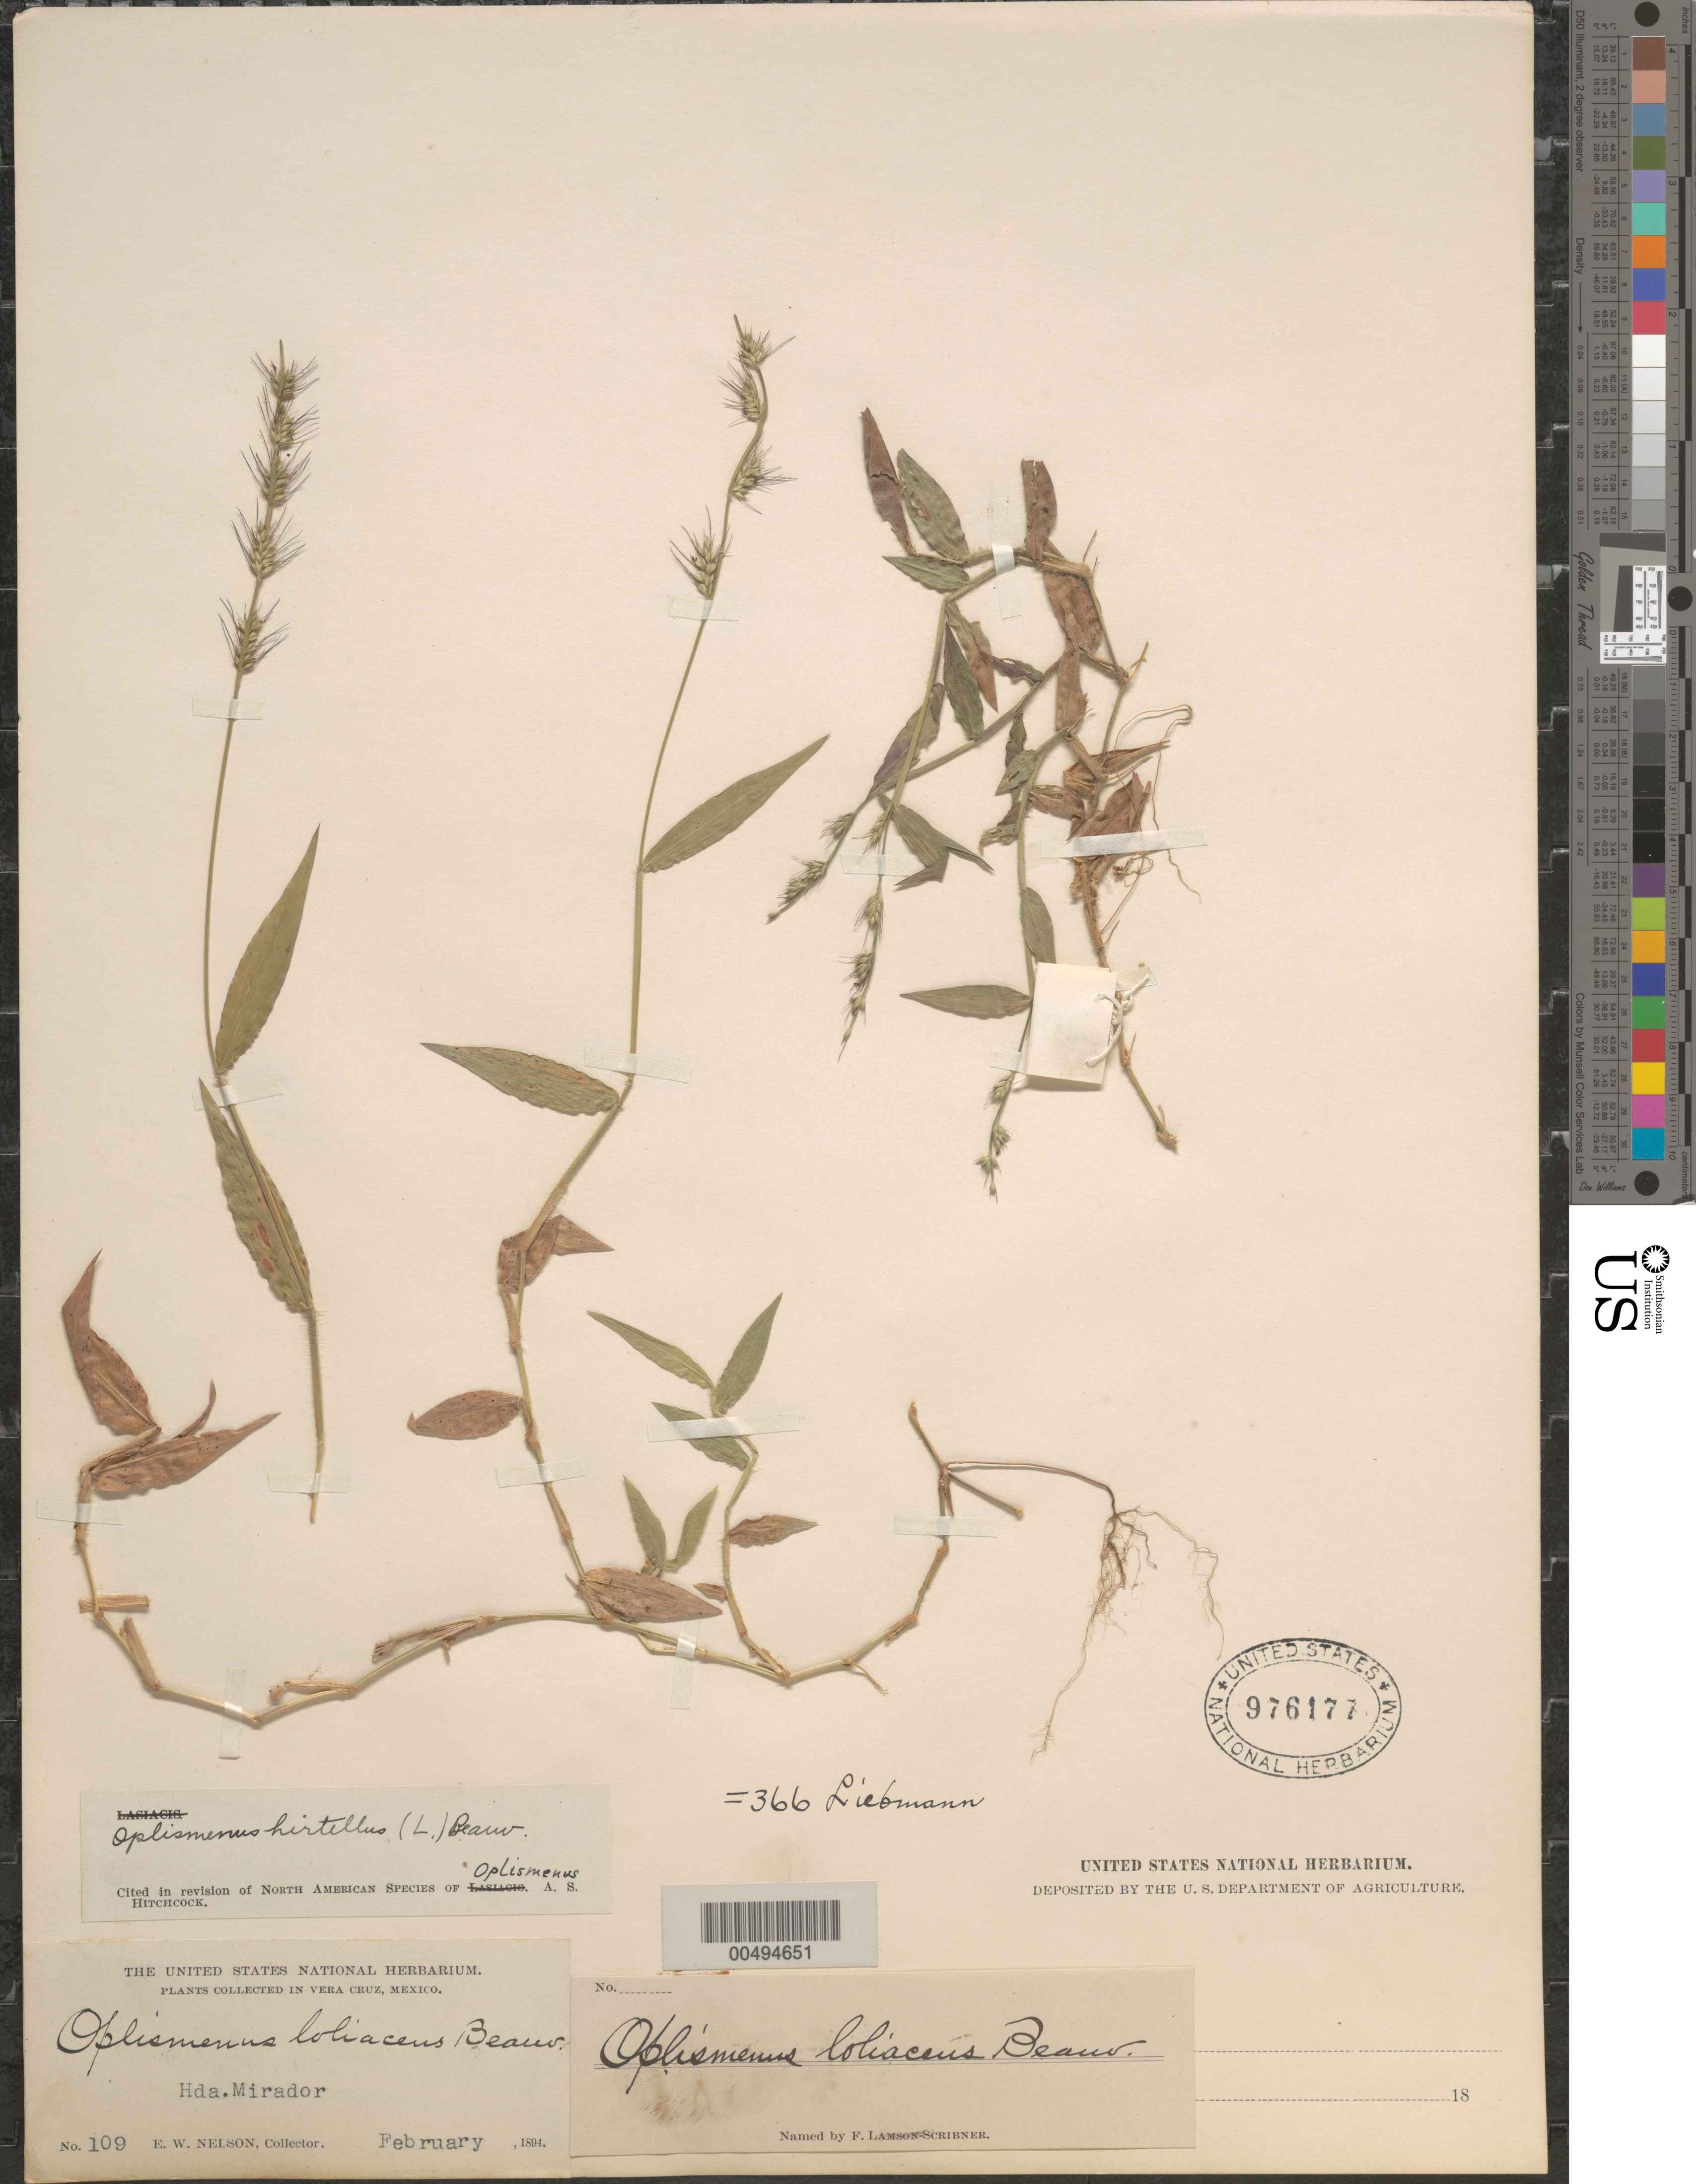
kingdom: Plantae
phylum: Tracheophyta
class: Liliopsida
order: Poales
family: Poaceae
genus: Oplismenus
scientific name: Oplismenus hirtellus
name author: (L.) P. Beauv.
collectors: E. W. Nelson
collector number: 109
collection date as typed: Feb 1894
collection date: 1894-02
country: Mexico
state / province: Veracruz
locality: Hda. Mirador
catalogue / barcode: US 976177